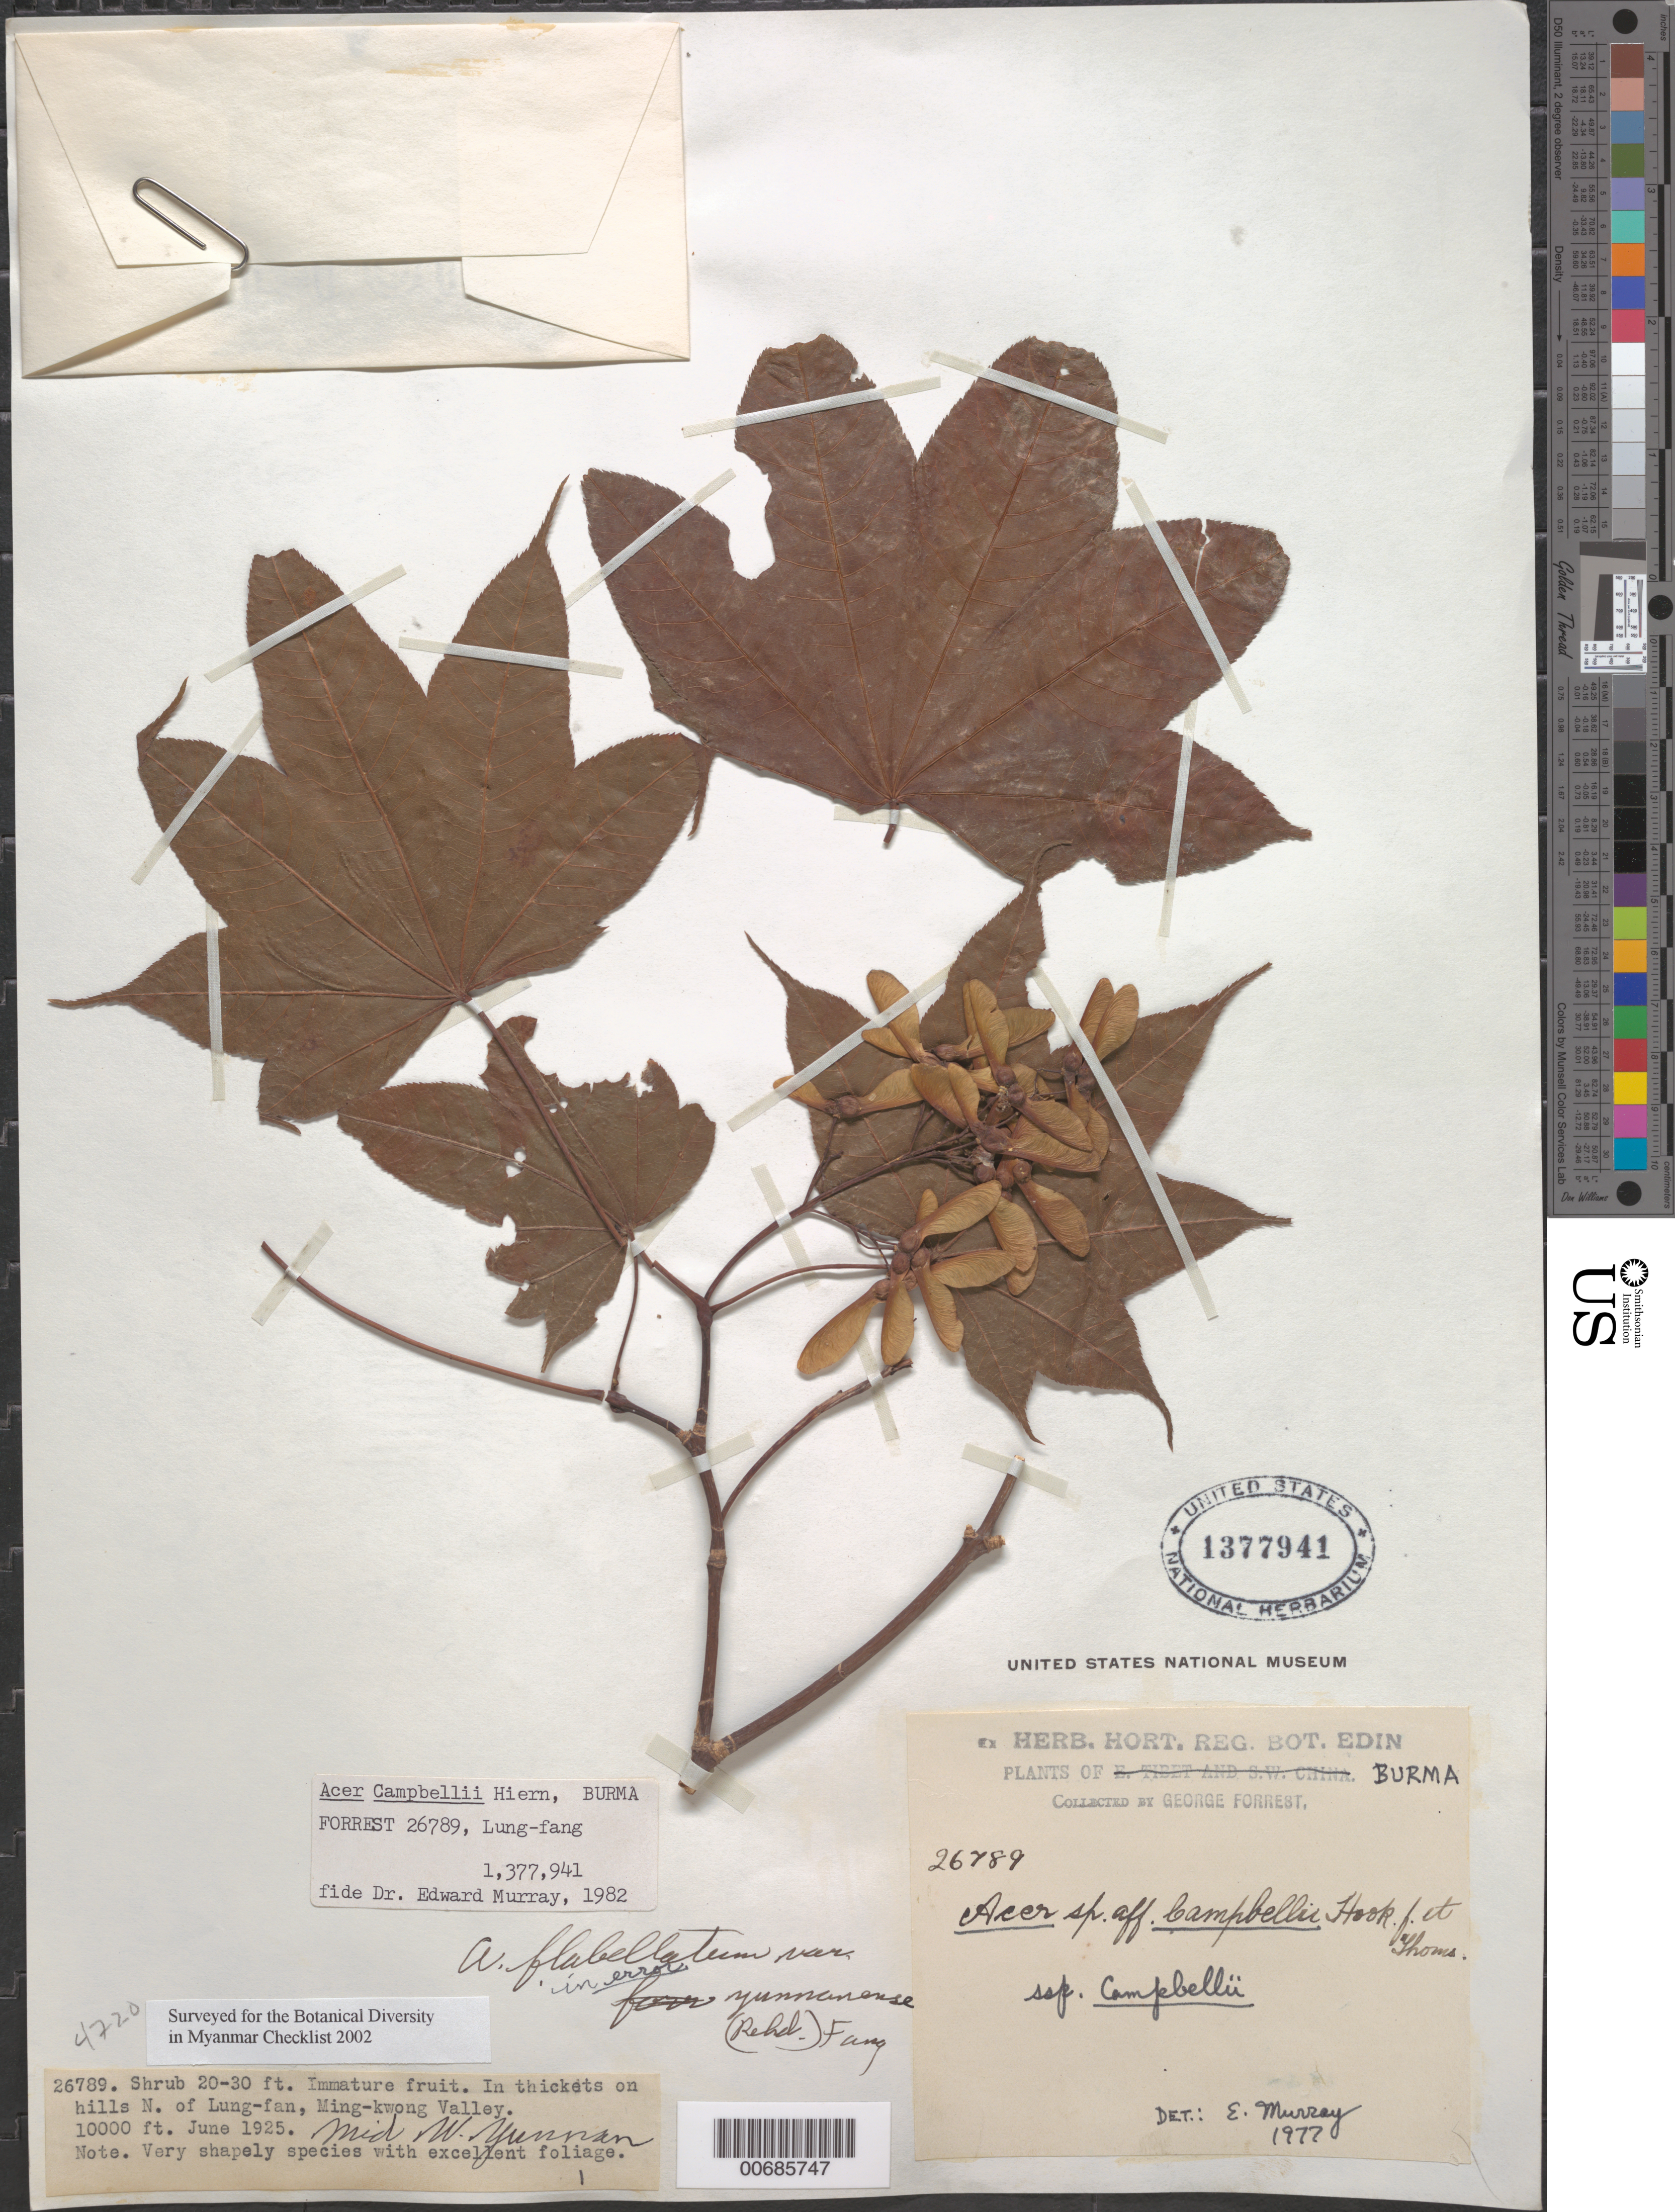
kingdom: Plantae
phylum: Tracheophyta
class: Magnoliopsida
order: Sapindales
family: Sapindaceae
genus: Acer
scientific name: Acer campbellii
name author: Hook. f. & Thomson ex Hiern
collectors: G. Forrest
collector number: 26789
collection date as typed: Jun 1925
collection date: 1925-06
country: Myanmar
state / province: Kachin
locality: Ming-kwong Valley, Lung-fang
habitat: Thickets on hills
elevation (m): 3048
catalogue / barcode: US 1377941